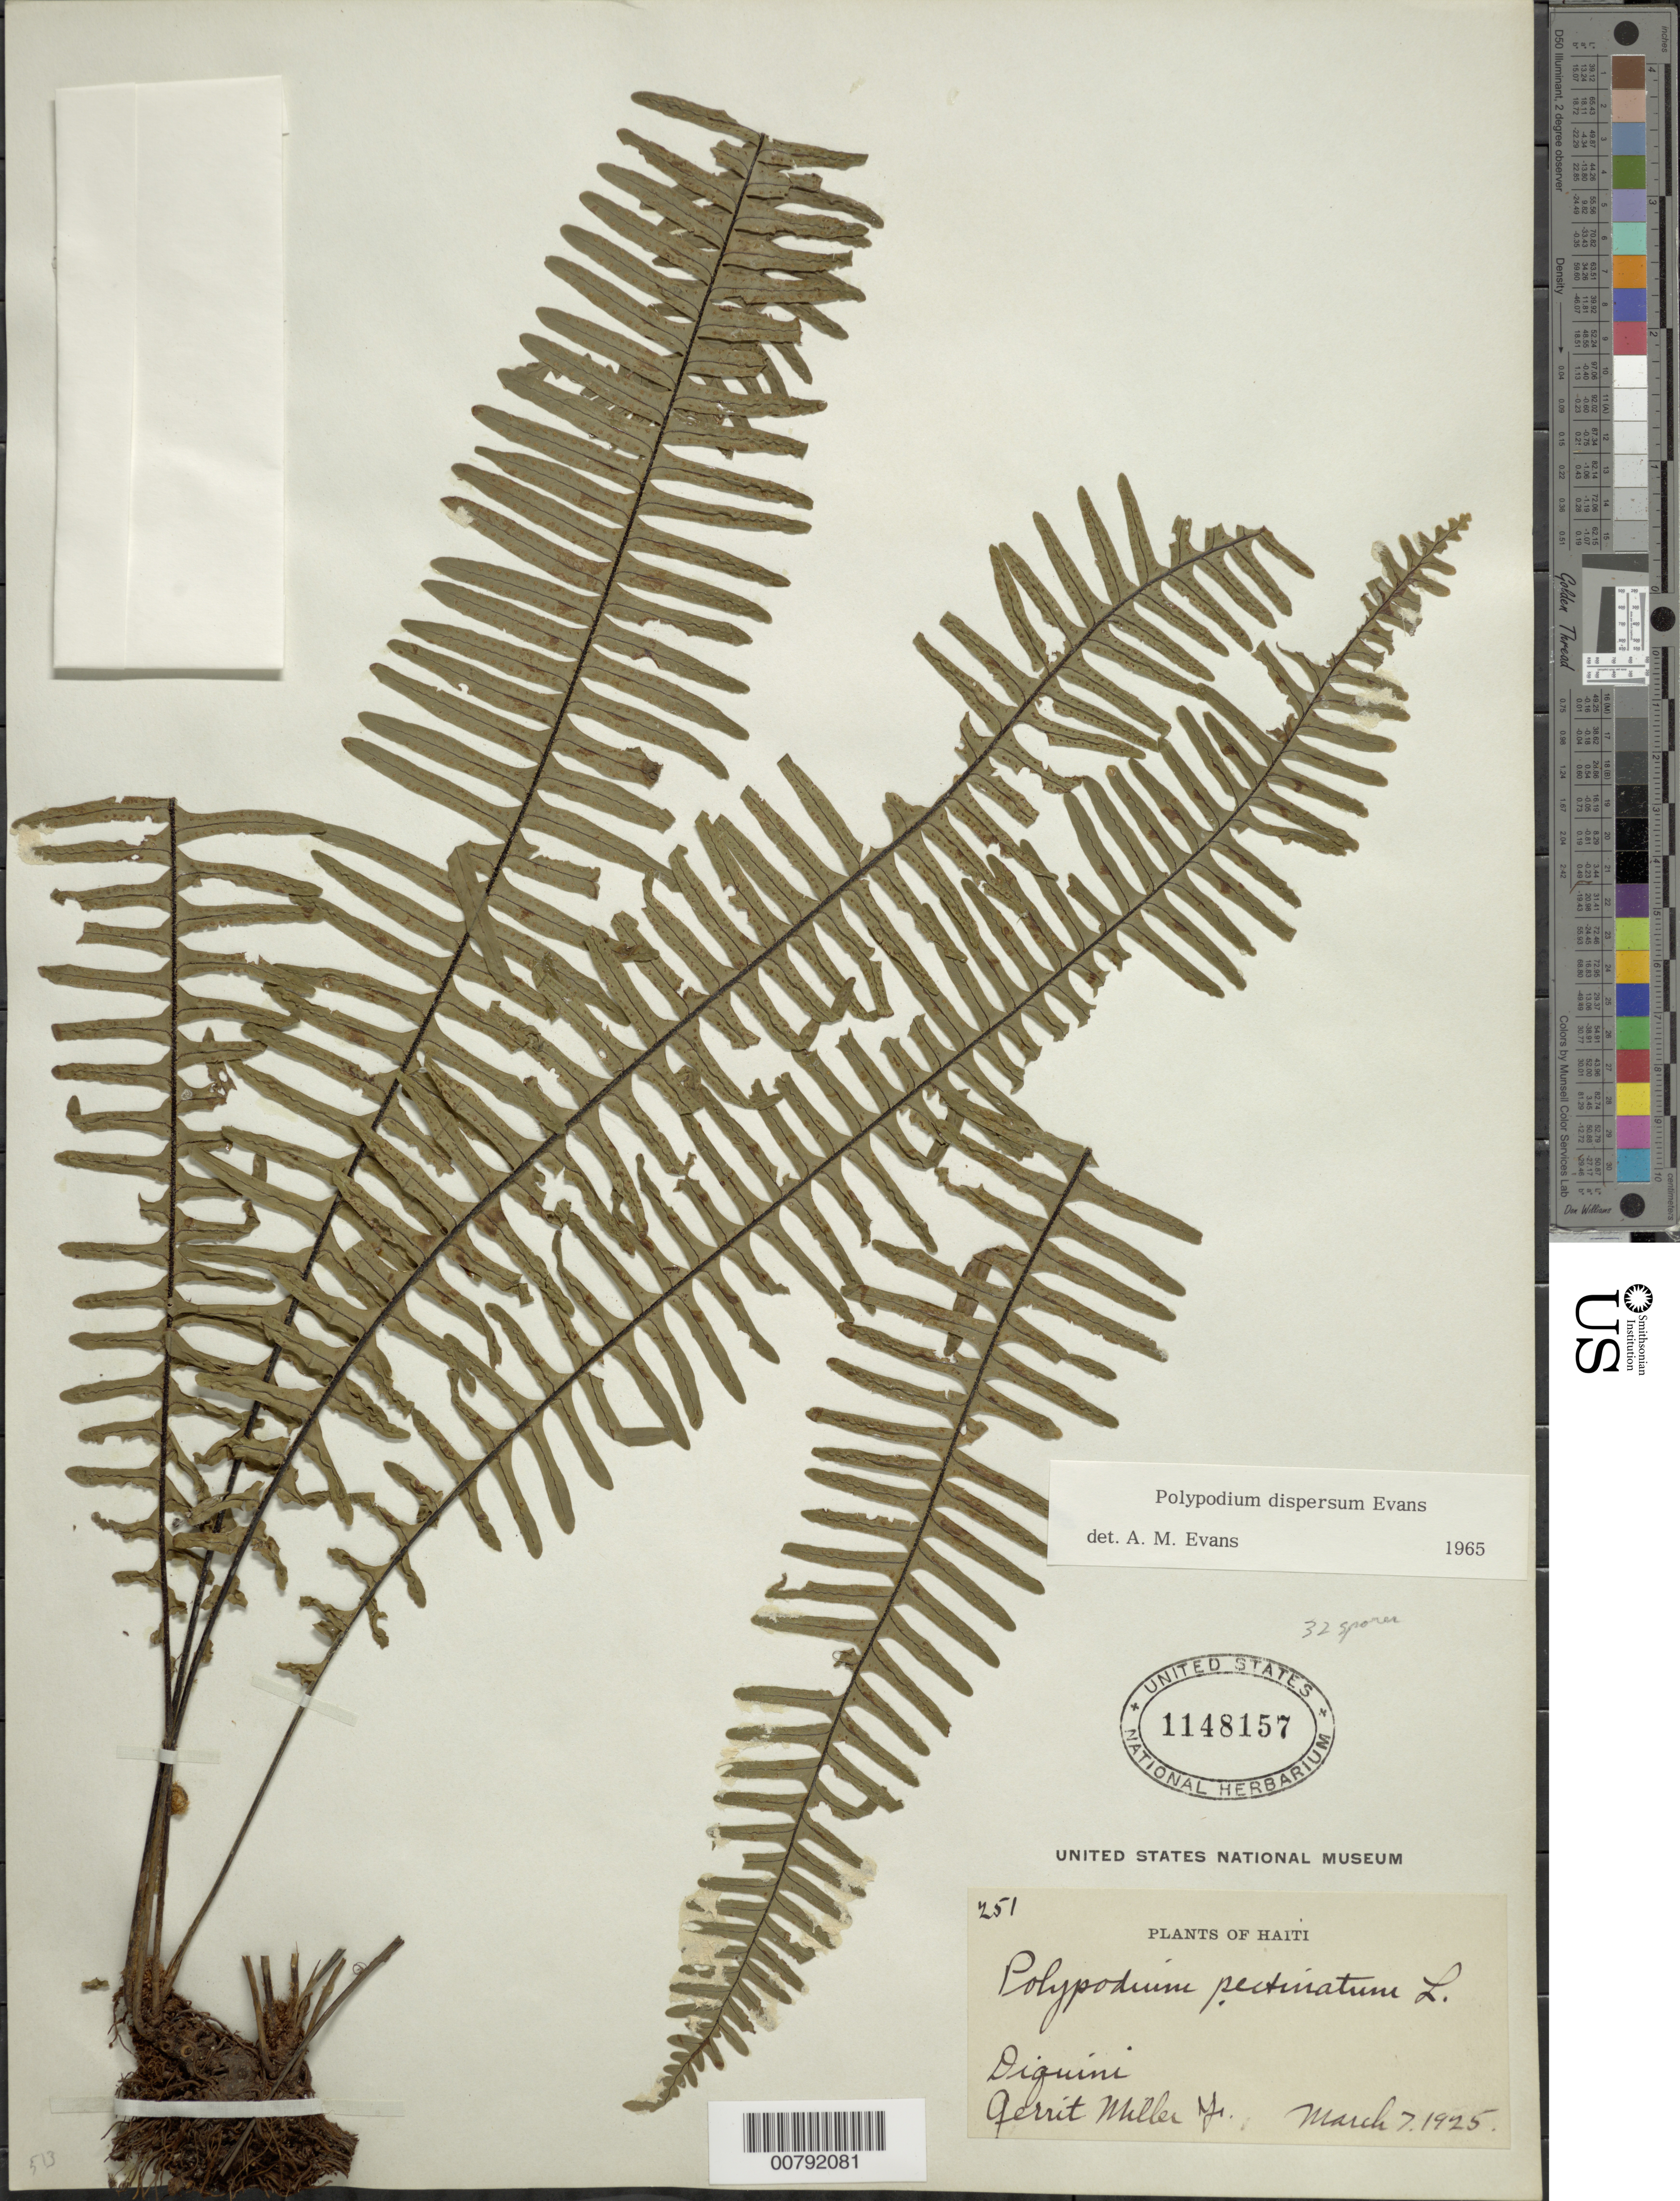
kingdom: Plantae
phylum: Tracheophyta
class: Polypodiopsida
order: Polypodiales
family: Polypodiaceae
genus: Pecluma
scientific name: Pecluma dispersa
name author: (A.M. Evans) M.G. Price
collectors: G. S. Miller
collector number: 251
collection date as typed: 07 Mar 1925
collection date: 1925-03-07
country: Haiti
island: Hispaniola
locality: Diquini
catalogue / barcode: US 1148157